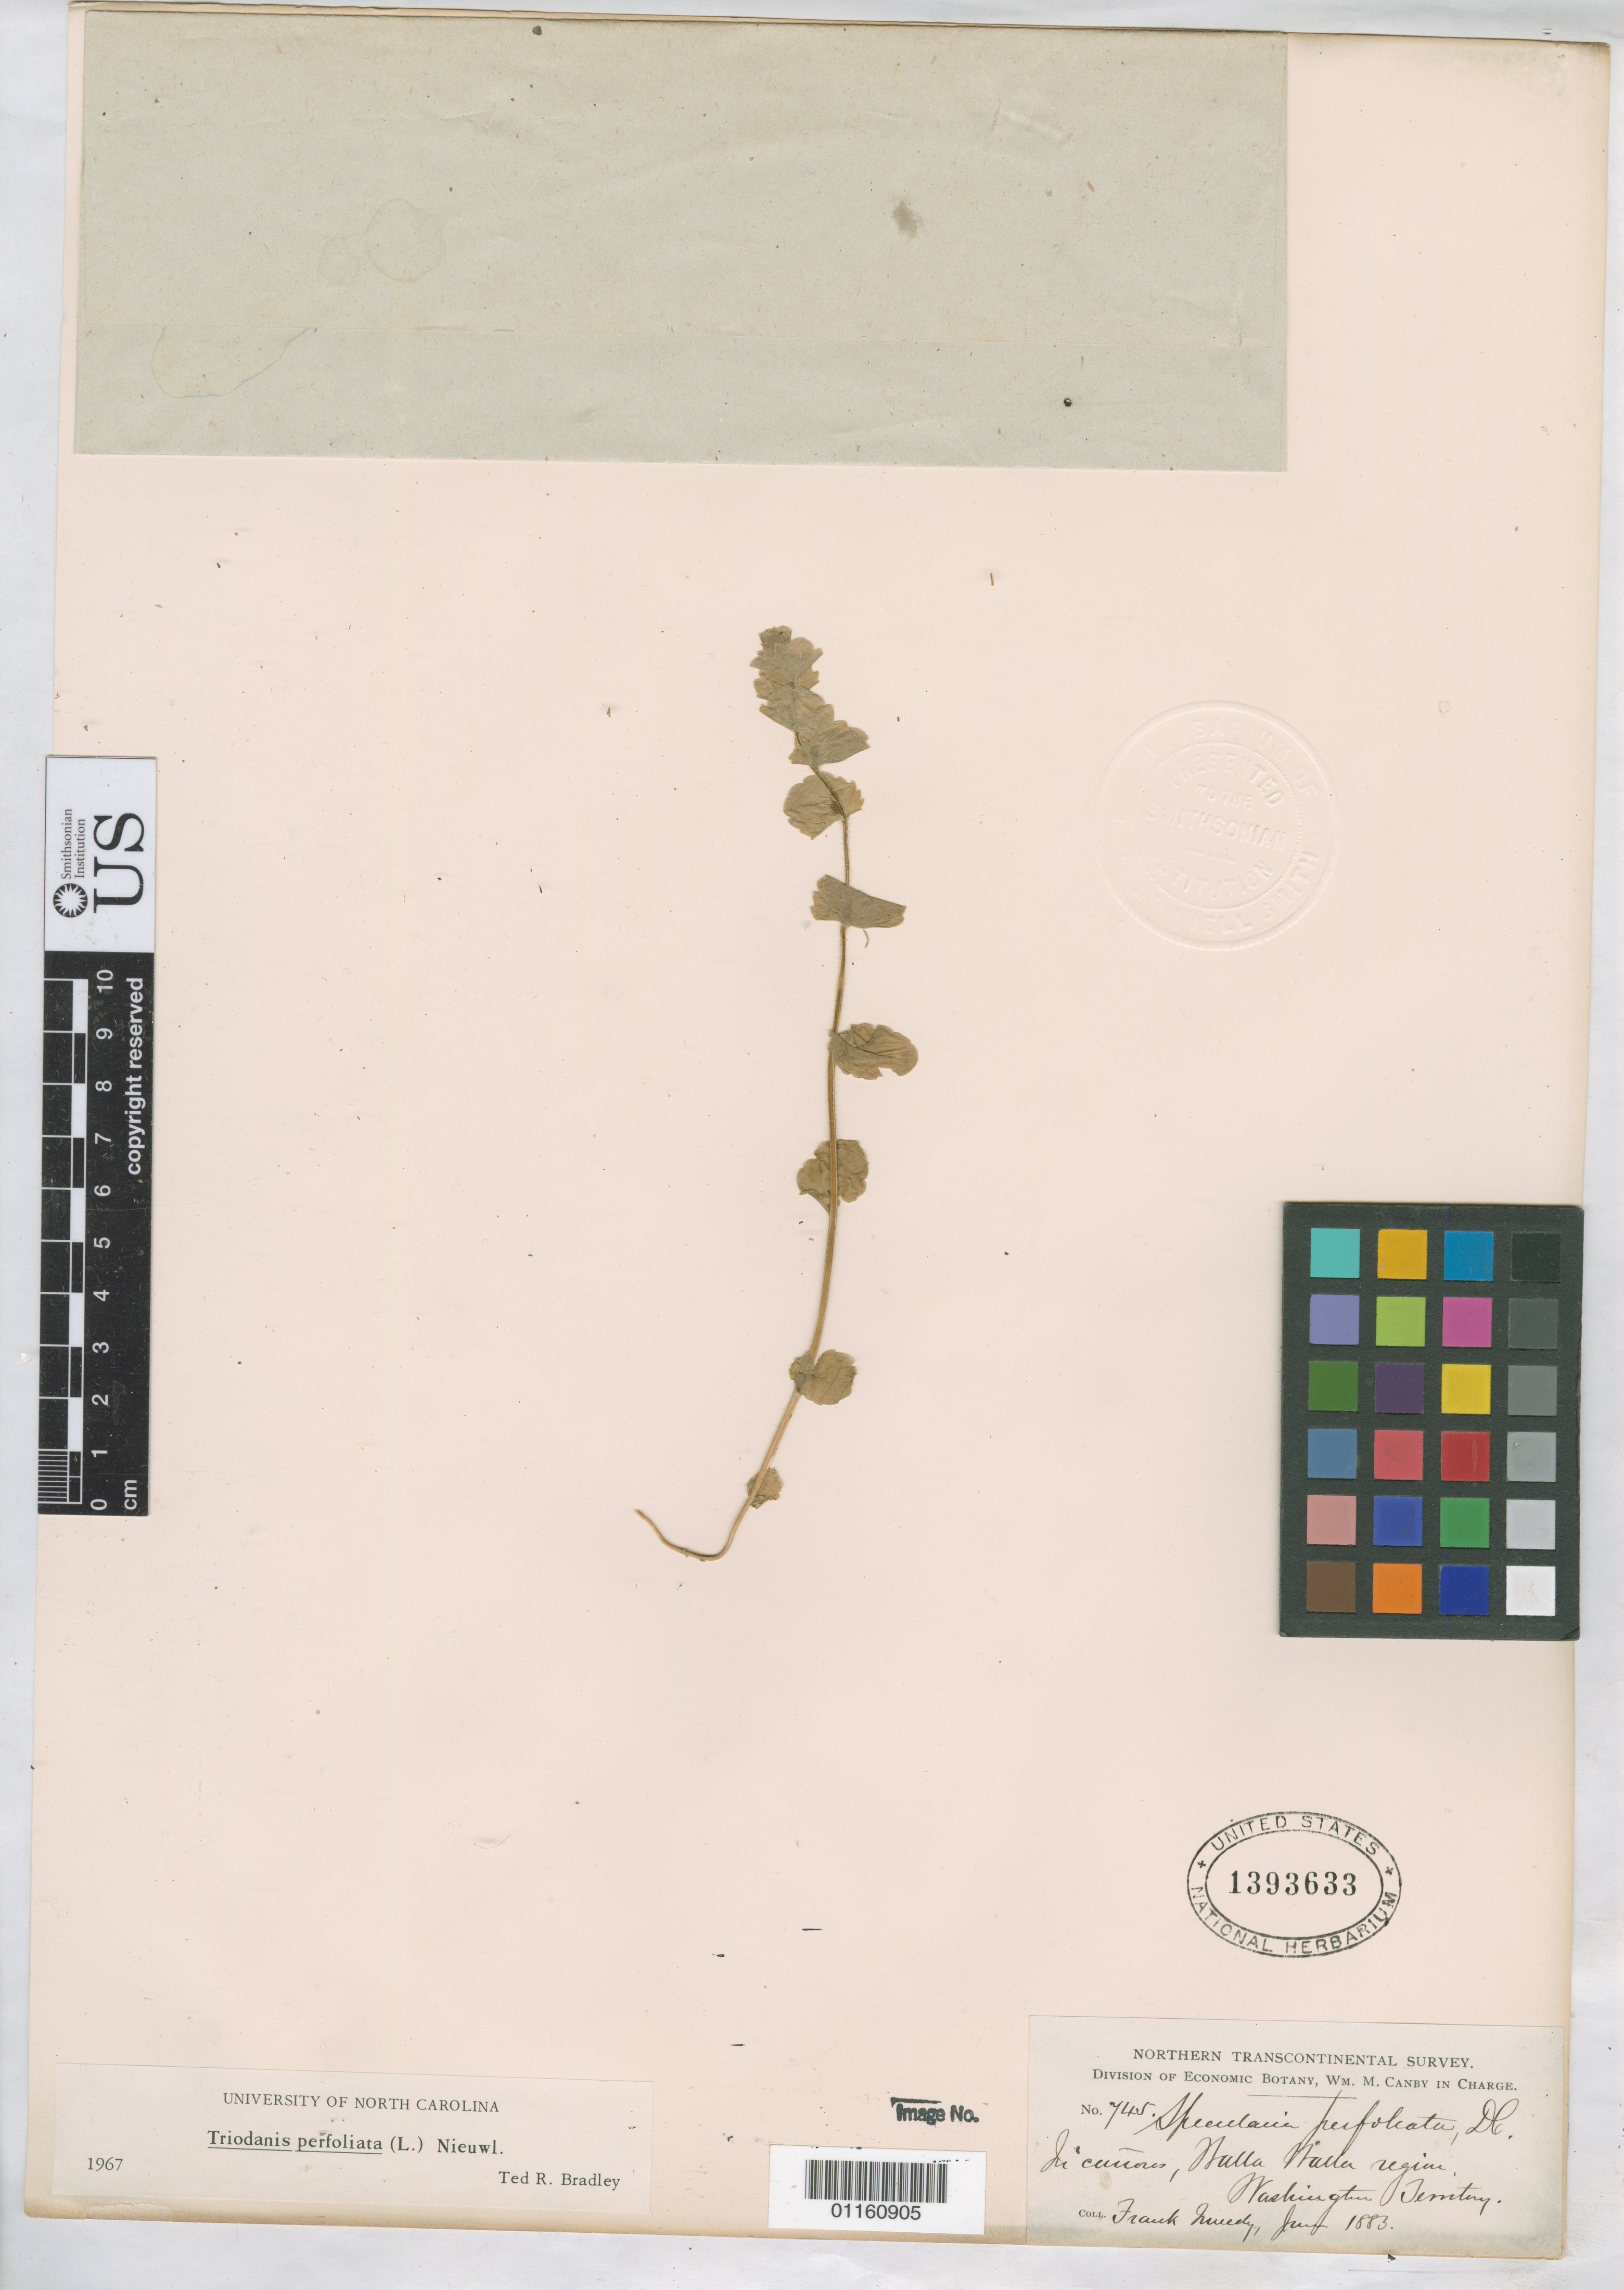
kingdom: Plantae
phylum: Tracheophyta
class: Magnoliopsida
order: Asterales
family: Campanulaceae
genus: Triodanis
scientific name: Triodanis perfoliata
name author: (L.) Nieuwl.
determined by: Bradley, T. R.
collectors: F. Tweedy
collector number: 745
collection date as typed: Jun 1883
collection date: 1883-06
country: United States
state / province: Washington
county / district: Walla Walla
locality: Walla Walla region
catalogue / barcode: US 1393633